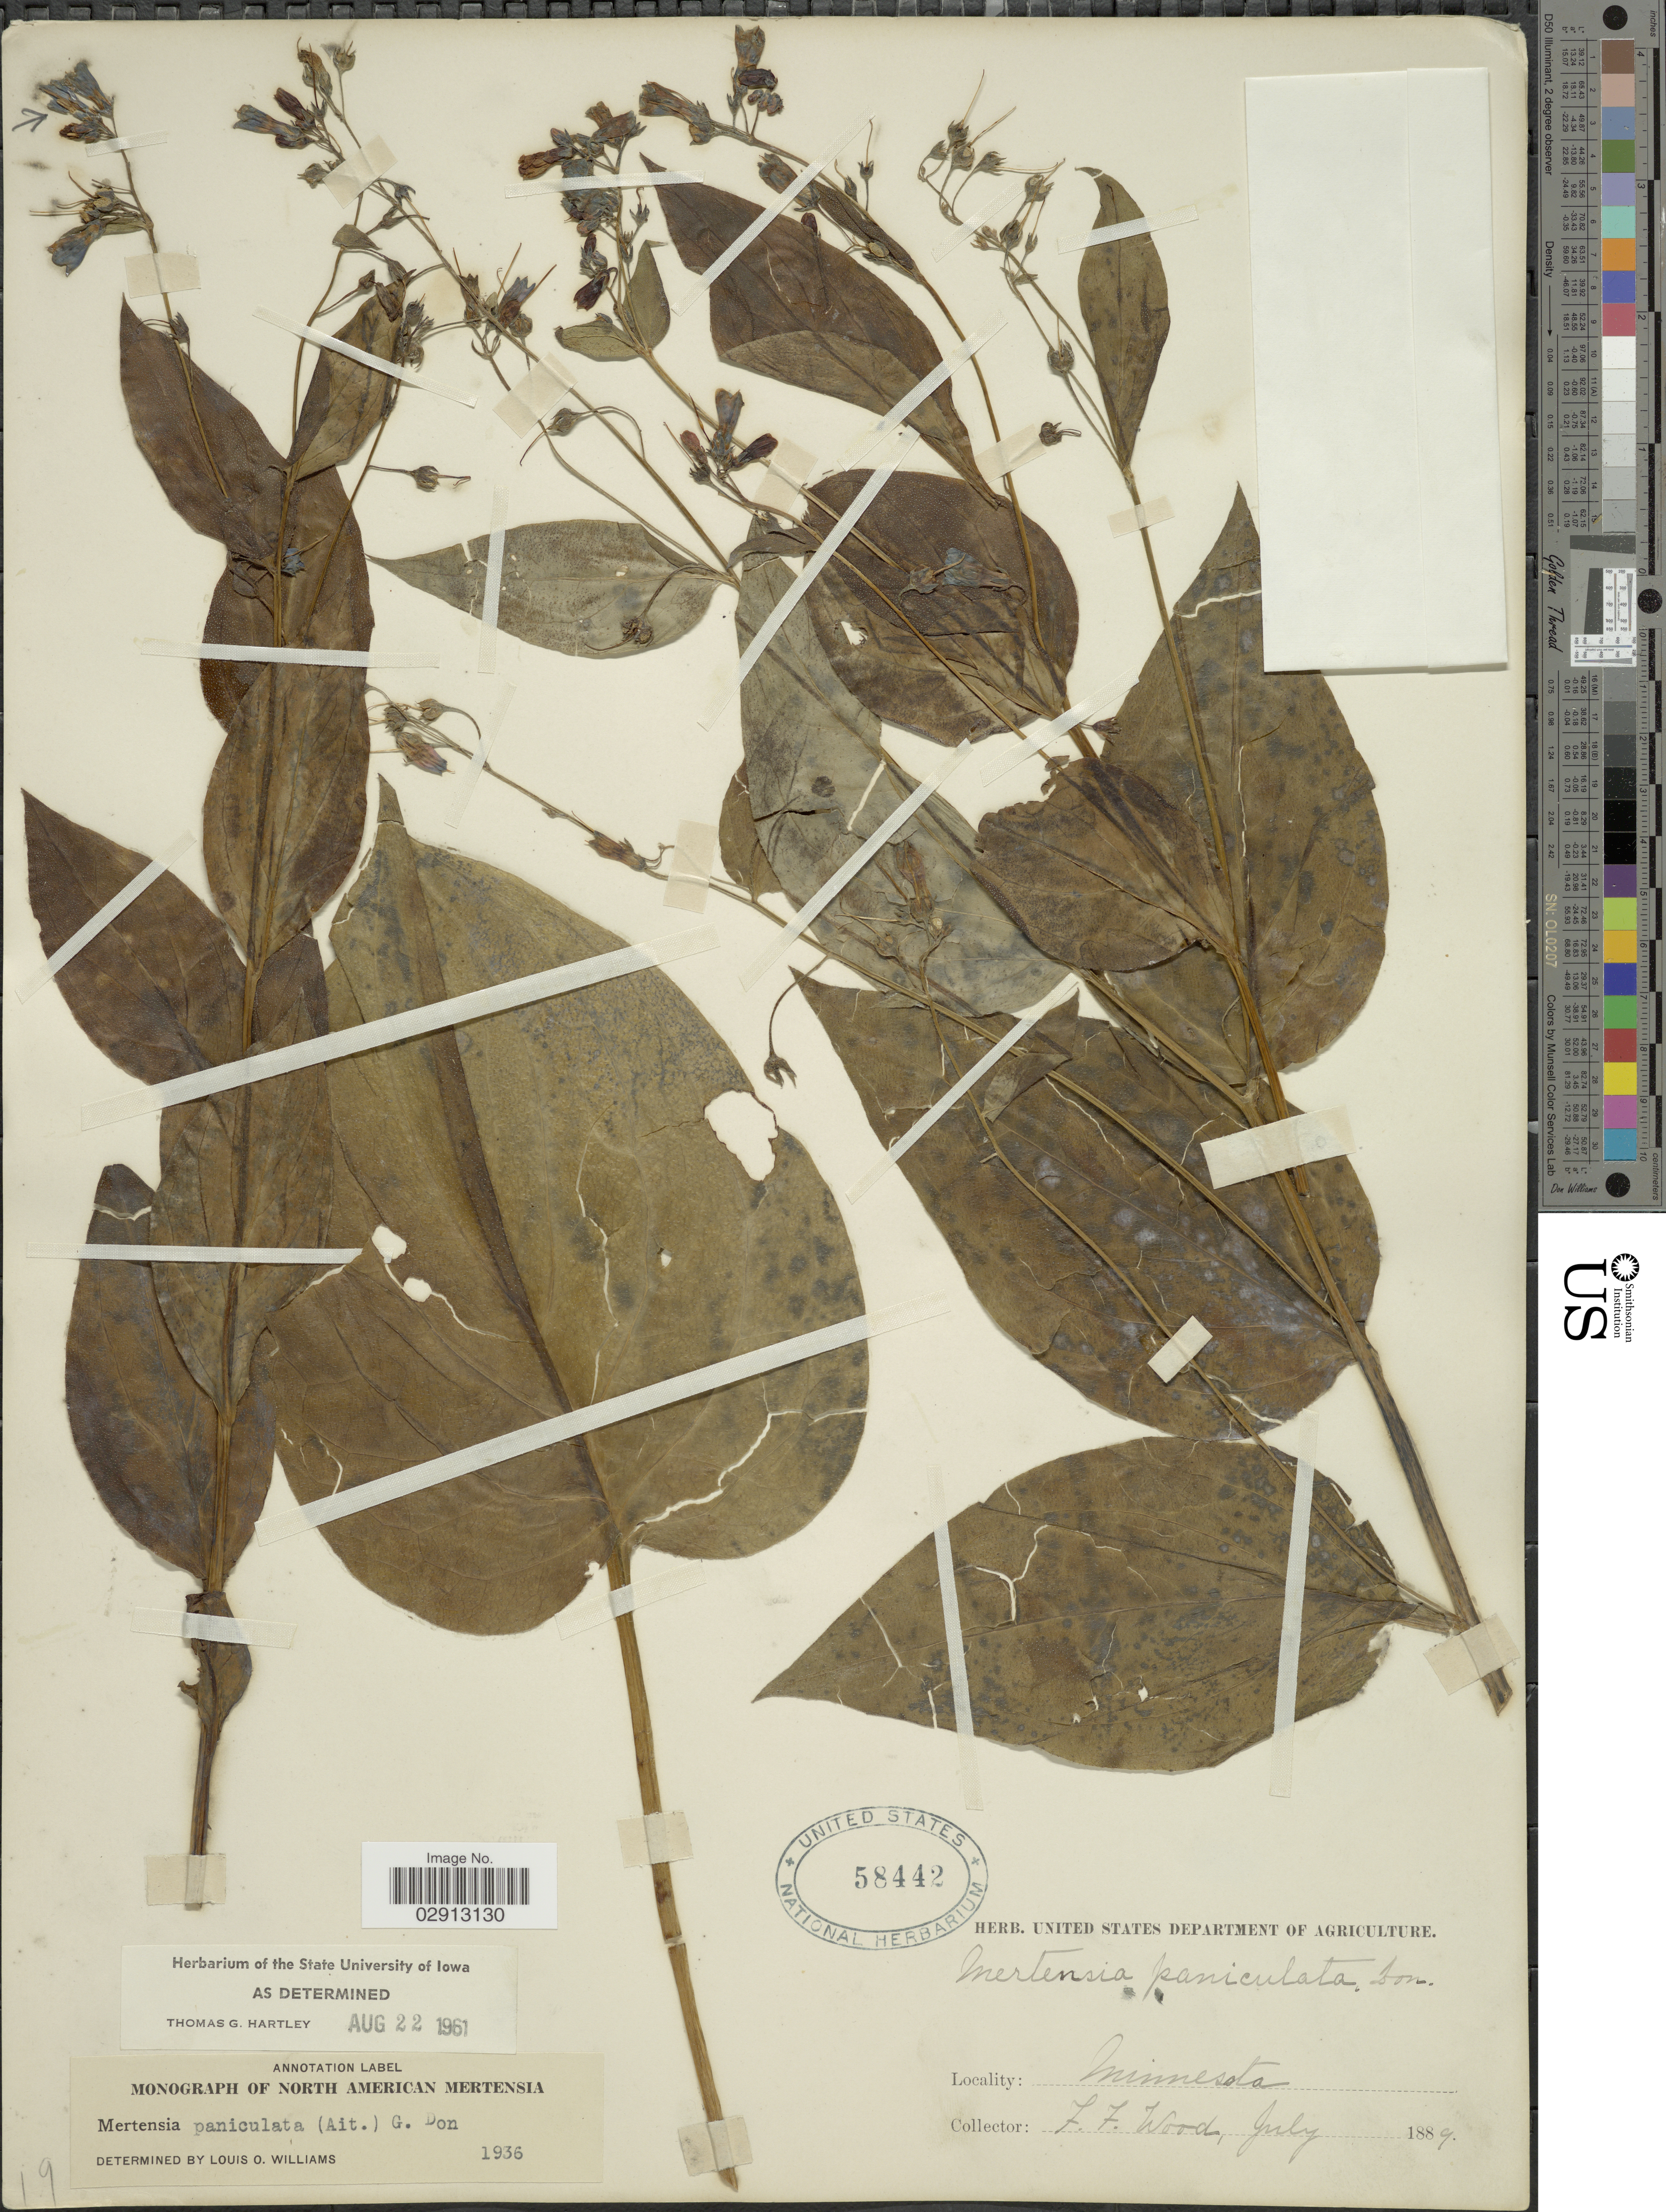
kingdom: Plantae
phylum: Tracheophyta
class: Magnoliopsida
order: Boraginales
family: Boraginaceae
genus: Mertensia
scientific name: Mertensia paniculata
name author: (Aiton) G. Don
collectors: F. Wood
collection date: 1889-07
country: United States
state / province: Minnesota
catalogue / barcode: US 58442